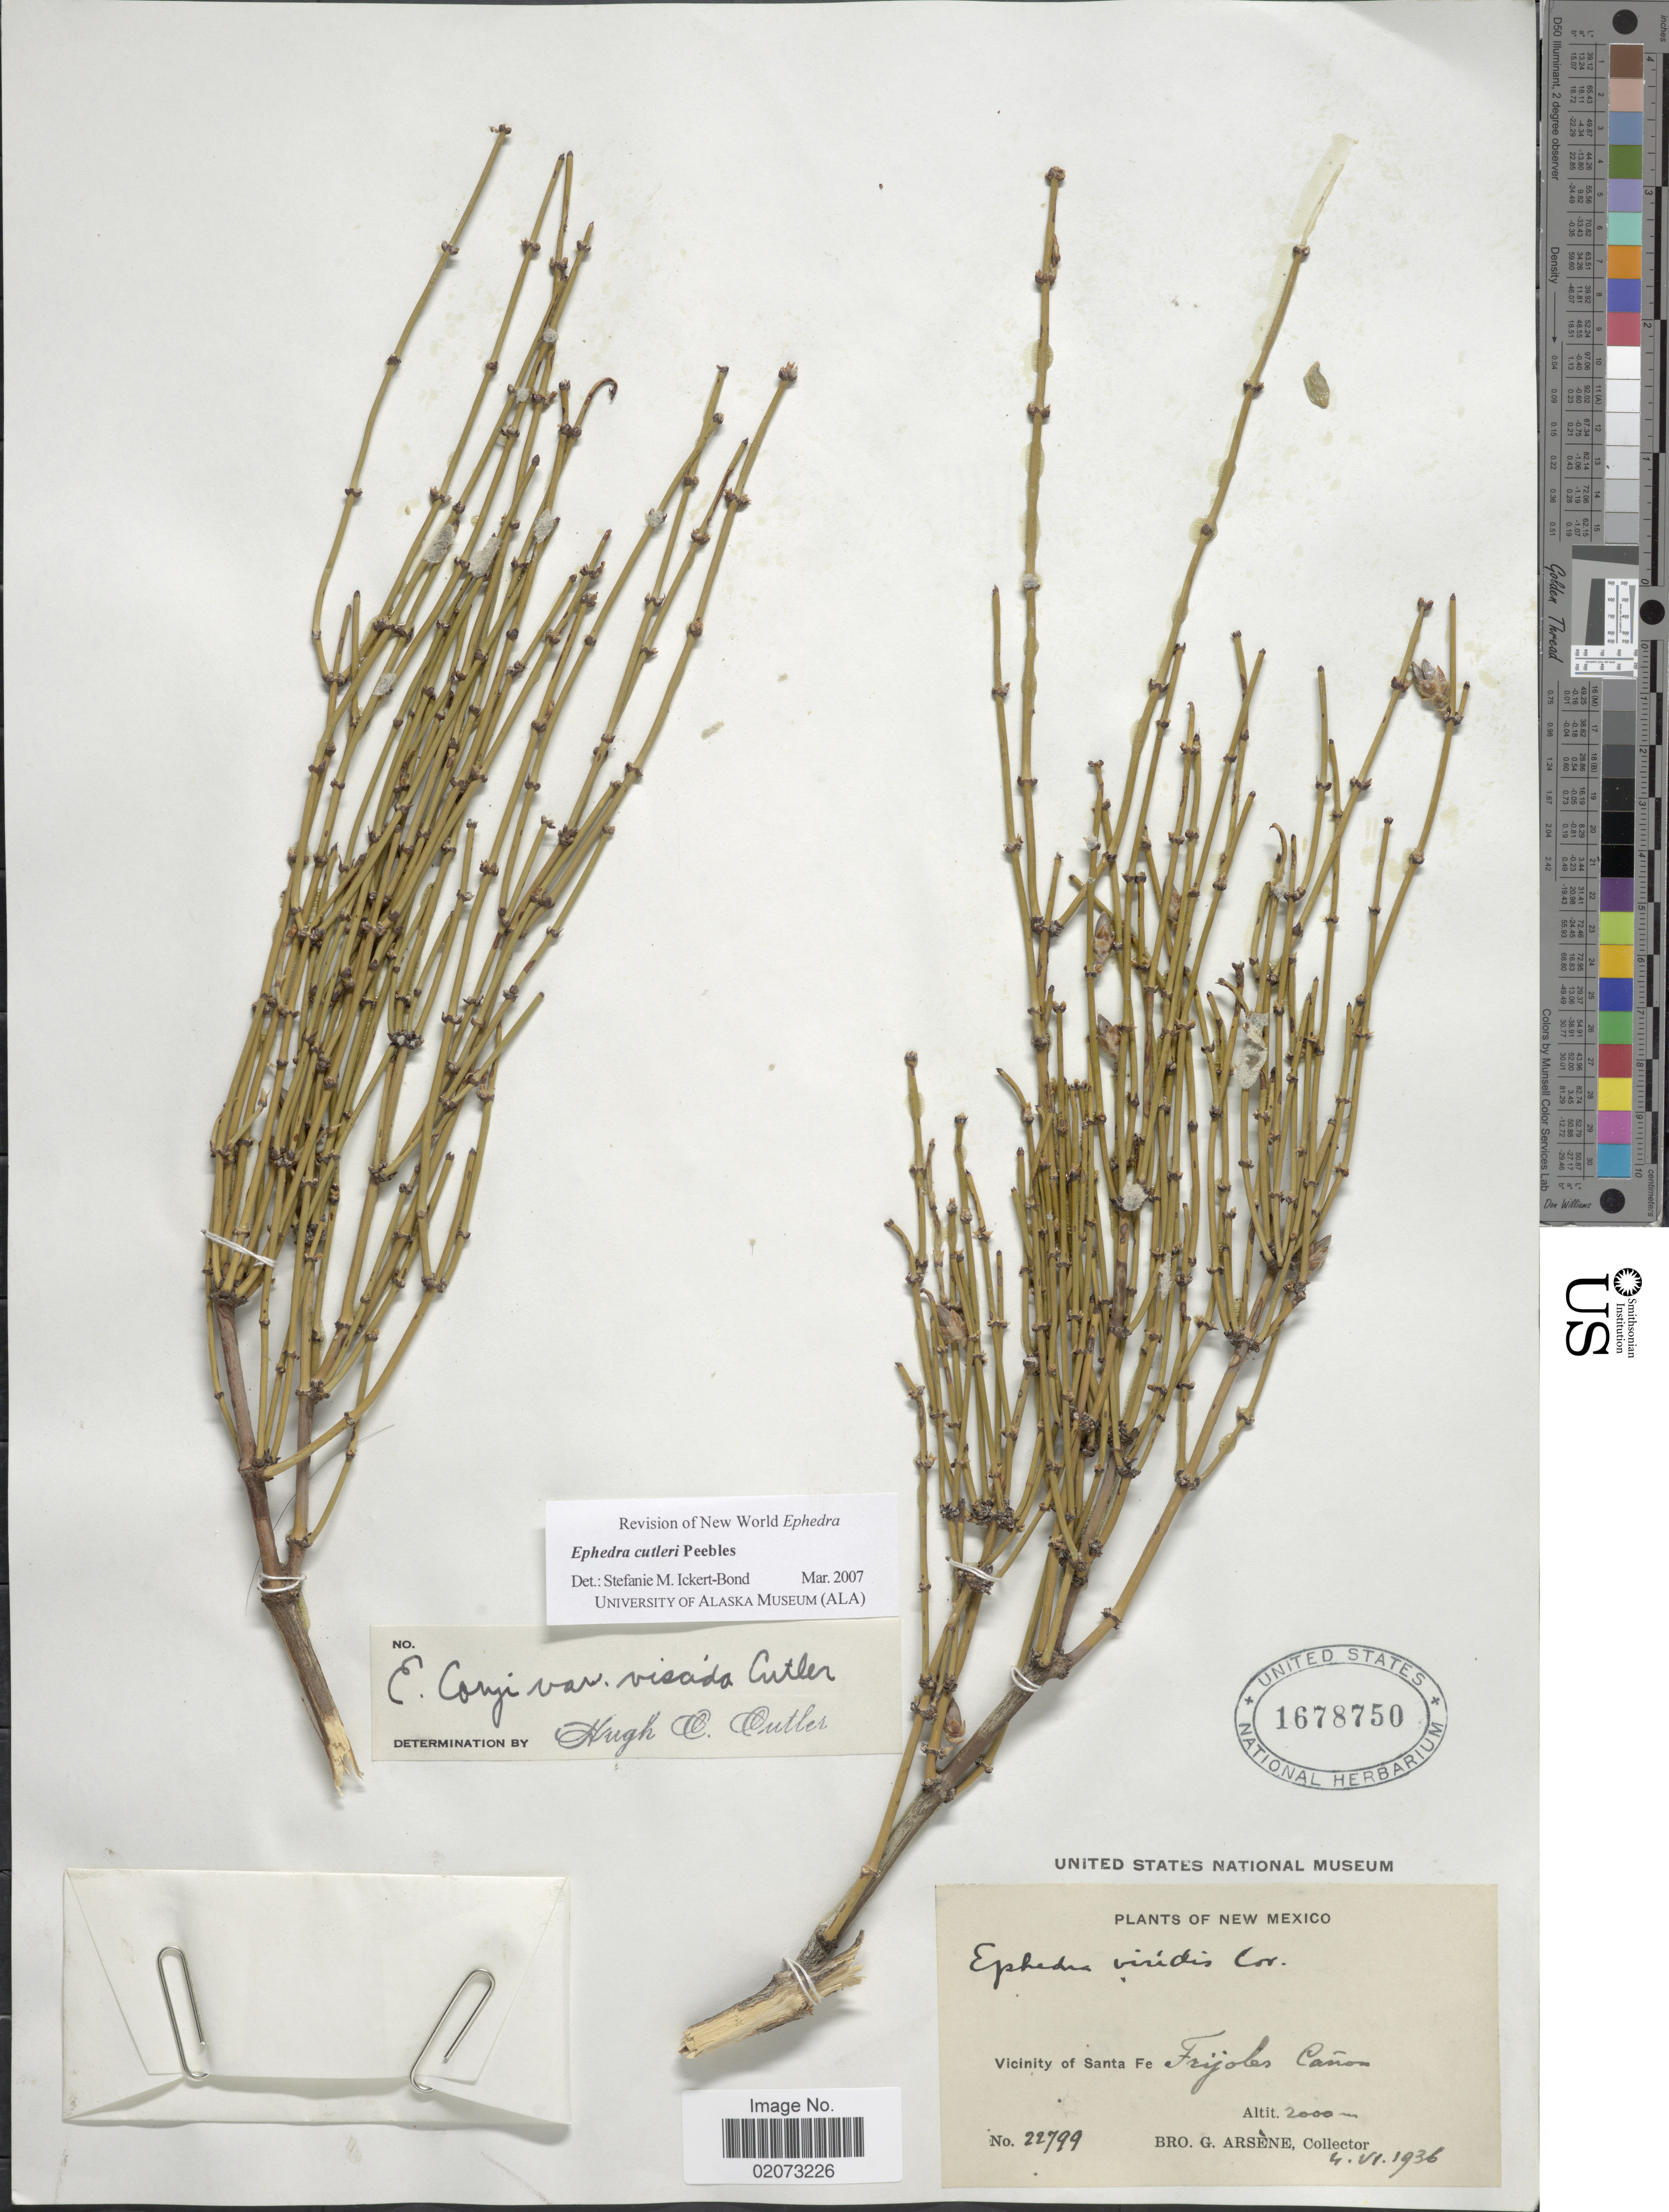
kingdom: Plantae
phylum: Tracheophyta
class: Gnetopsida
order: Ephedrales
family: Ephedraceae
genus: Ephedra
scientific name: Ephedra cutleri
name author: Peebles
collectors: Bro. G. Arsène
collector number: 22799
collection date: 1936-06-04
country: United States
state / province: New Mexico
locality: Vicinity of Santa Fe. Frijoles Cañon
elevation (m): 2000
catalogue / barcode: US 1678750